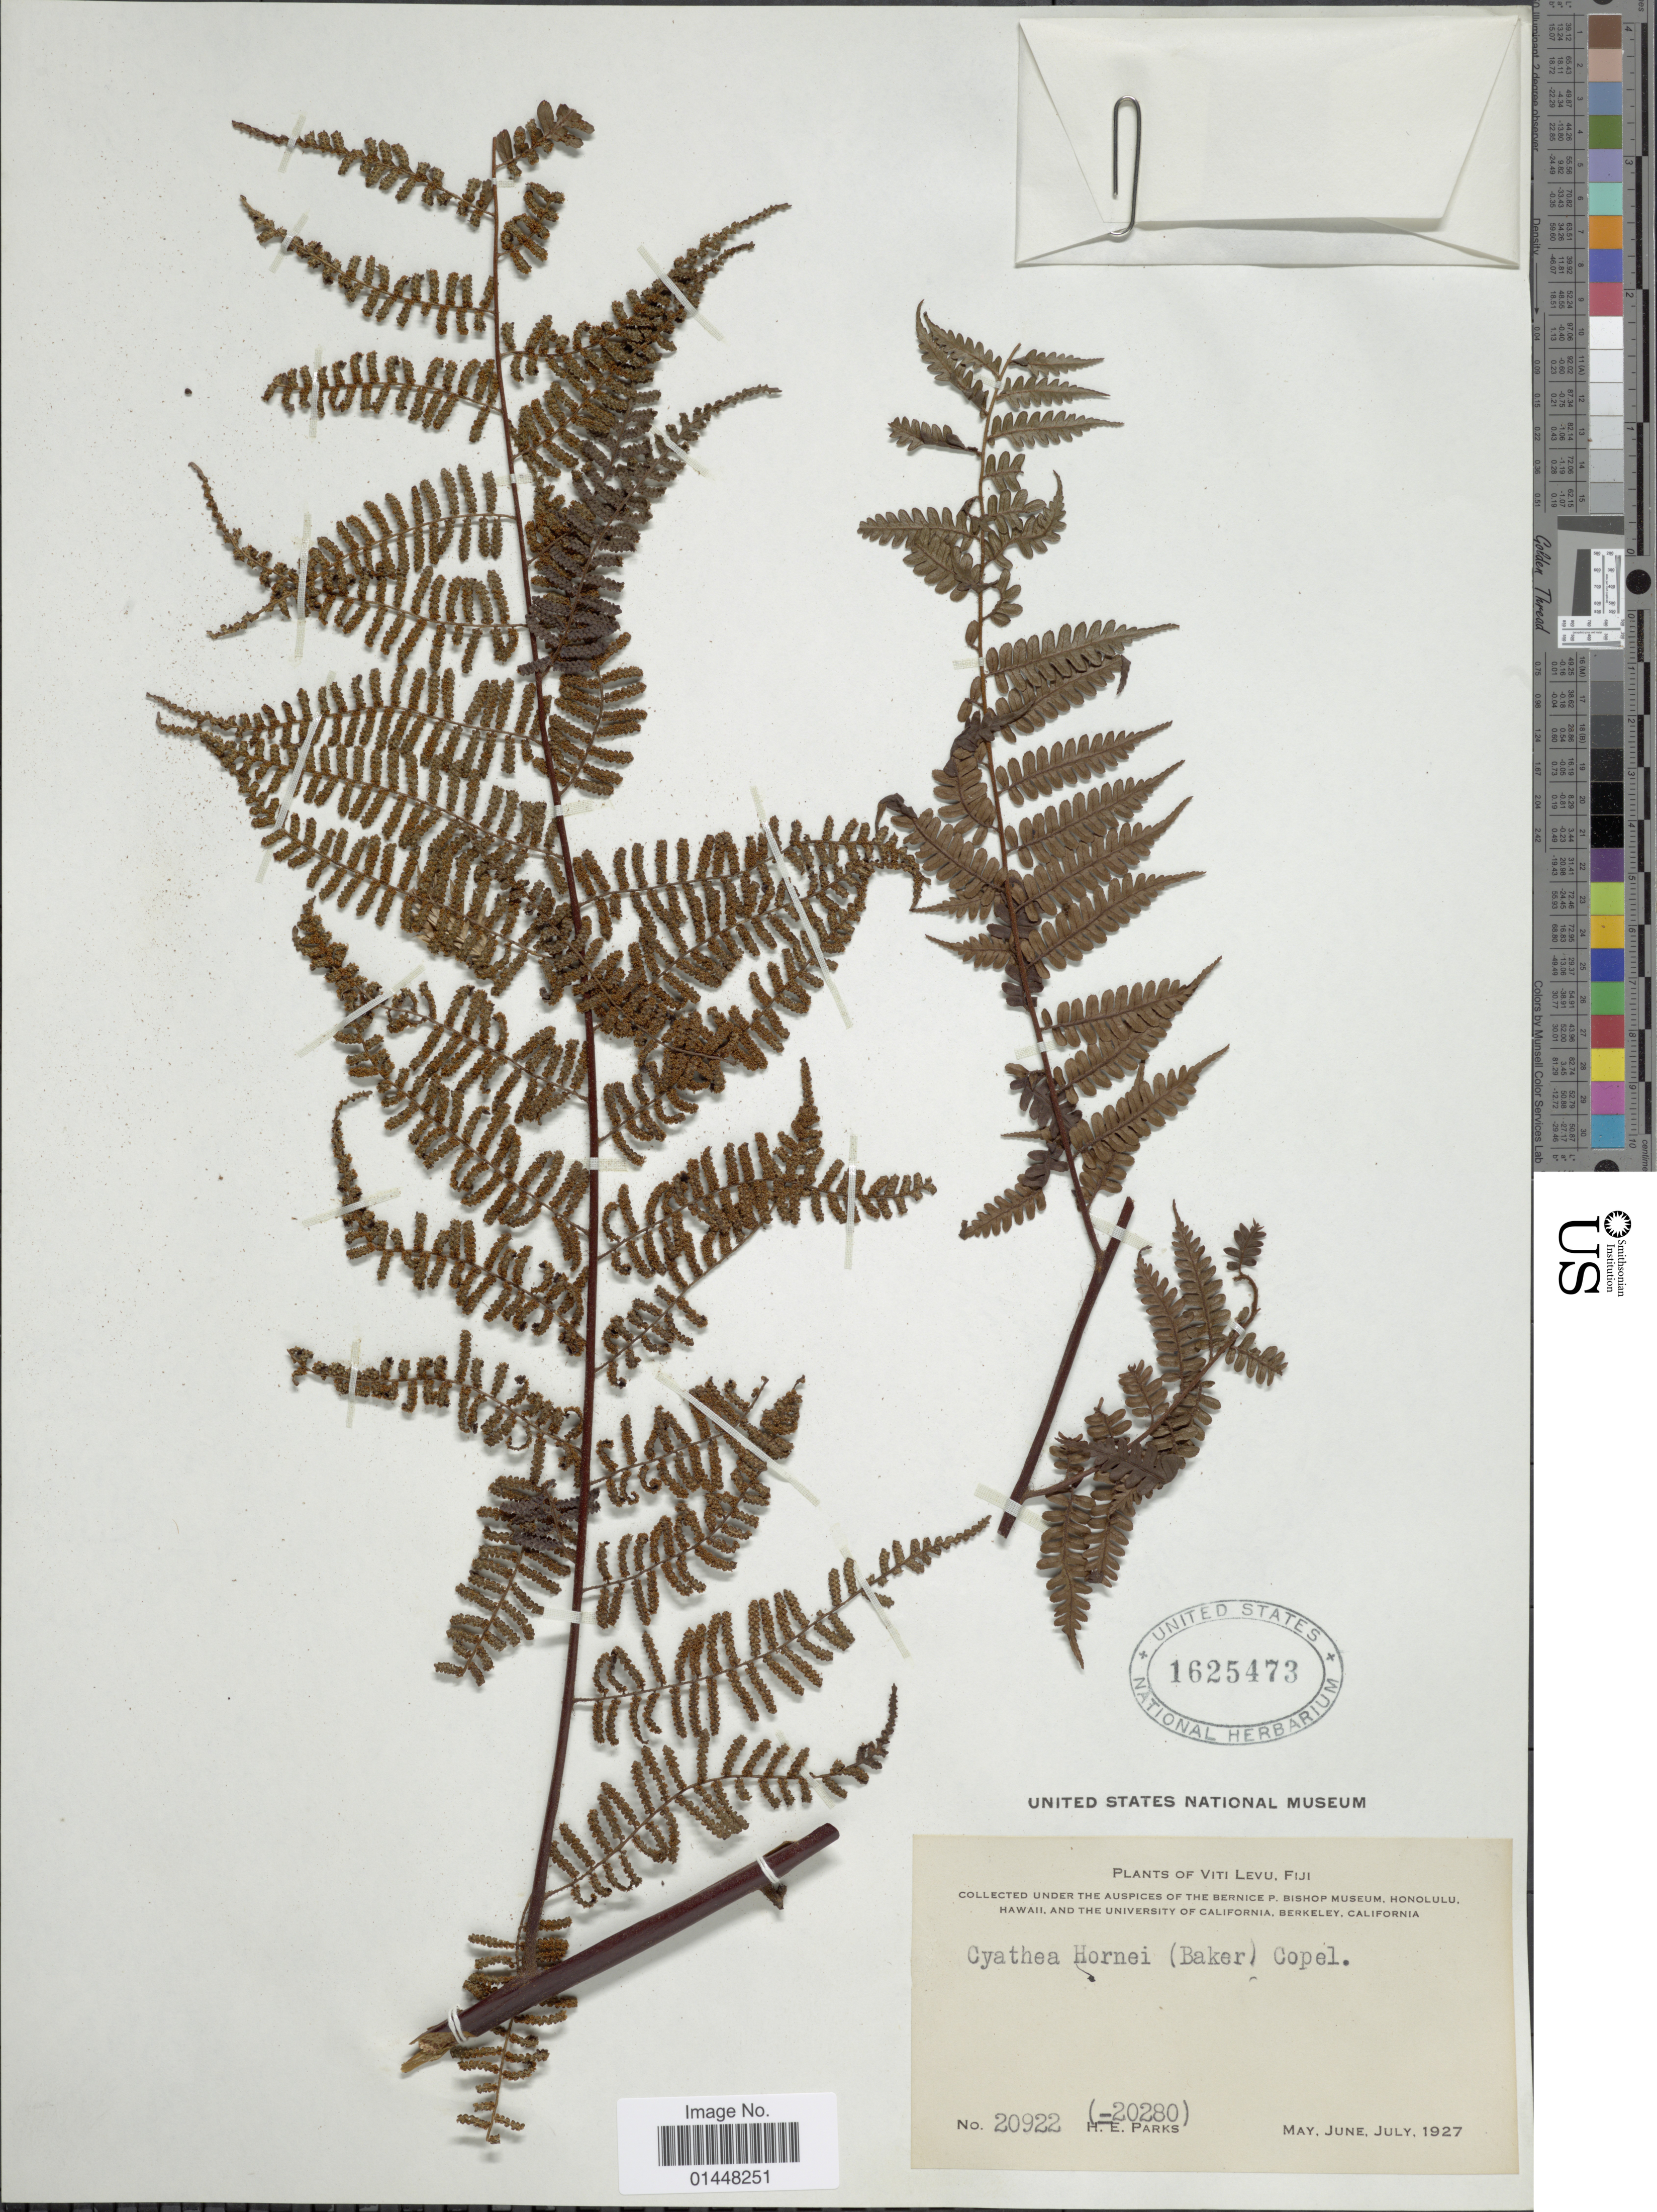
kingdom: Plantae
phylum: Tracheophyta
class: Polypodiopsida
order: Cyatheales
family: Cyatheaceae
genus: Gymnosphaera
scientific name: Gymnosphaera hornei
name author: (Baker) Copel.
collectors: H. E. Parks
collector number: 20922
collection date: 1927-05/1927-07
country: Fiji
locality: Viti Levu.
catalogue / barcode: US 1625473